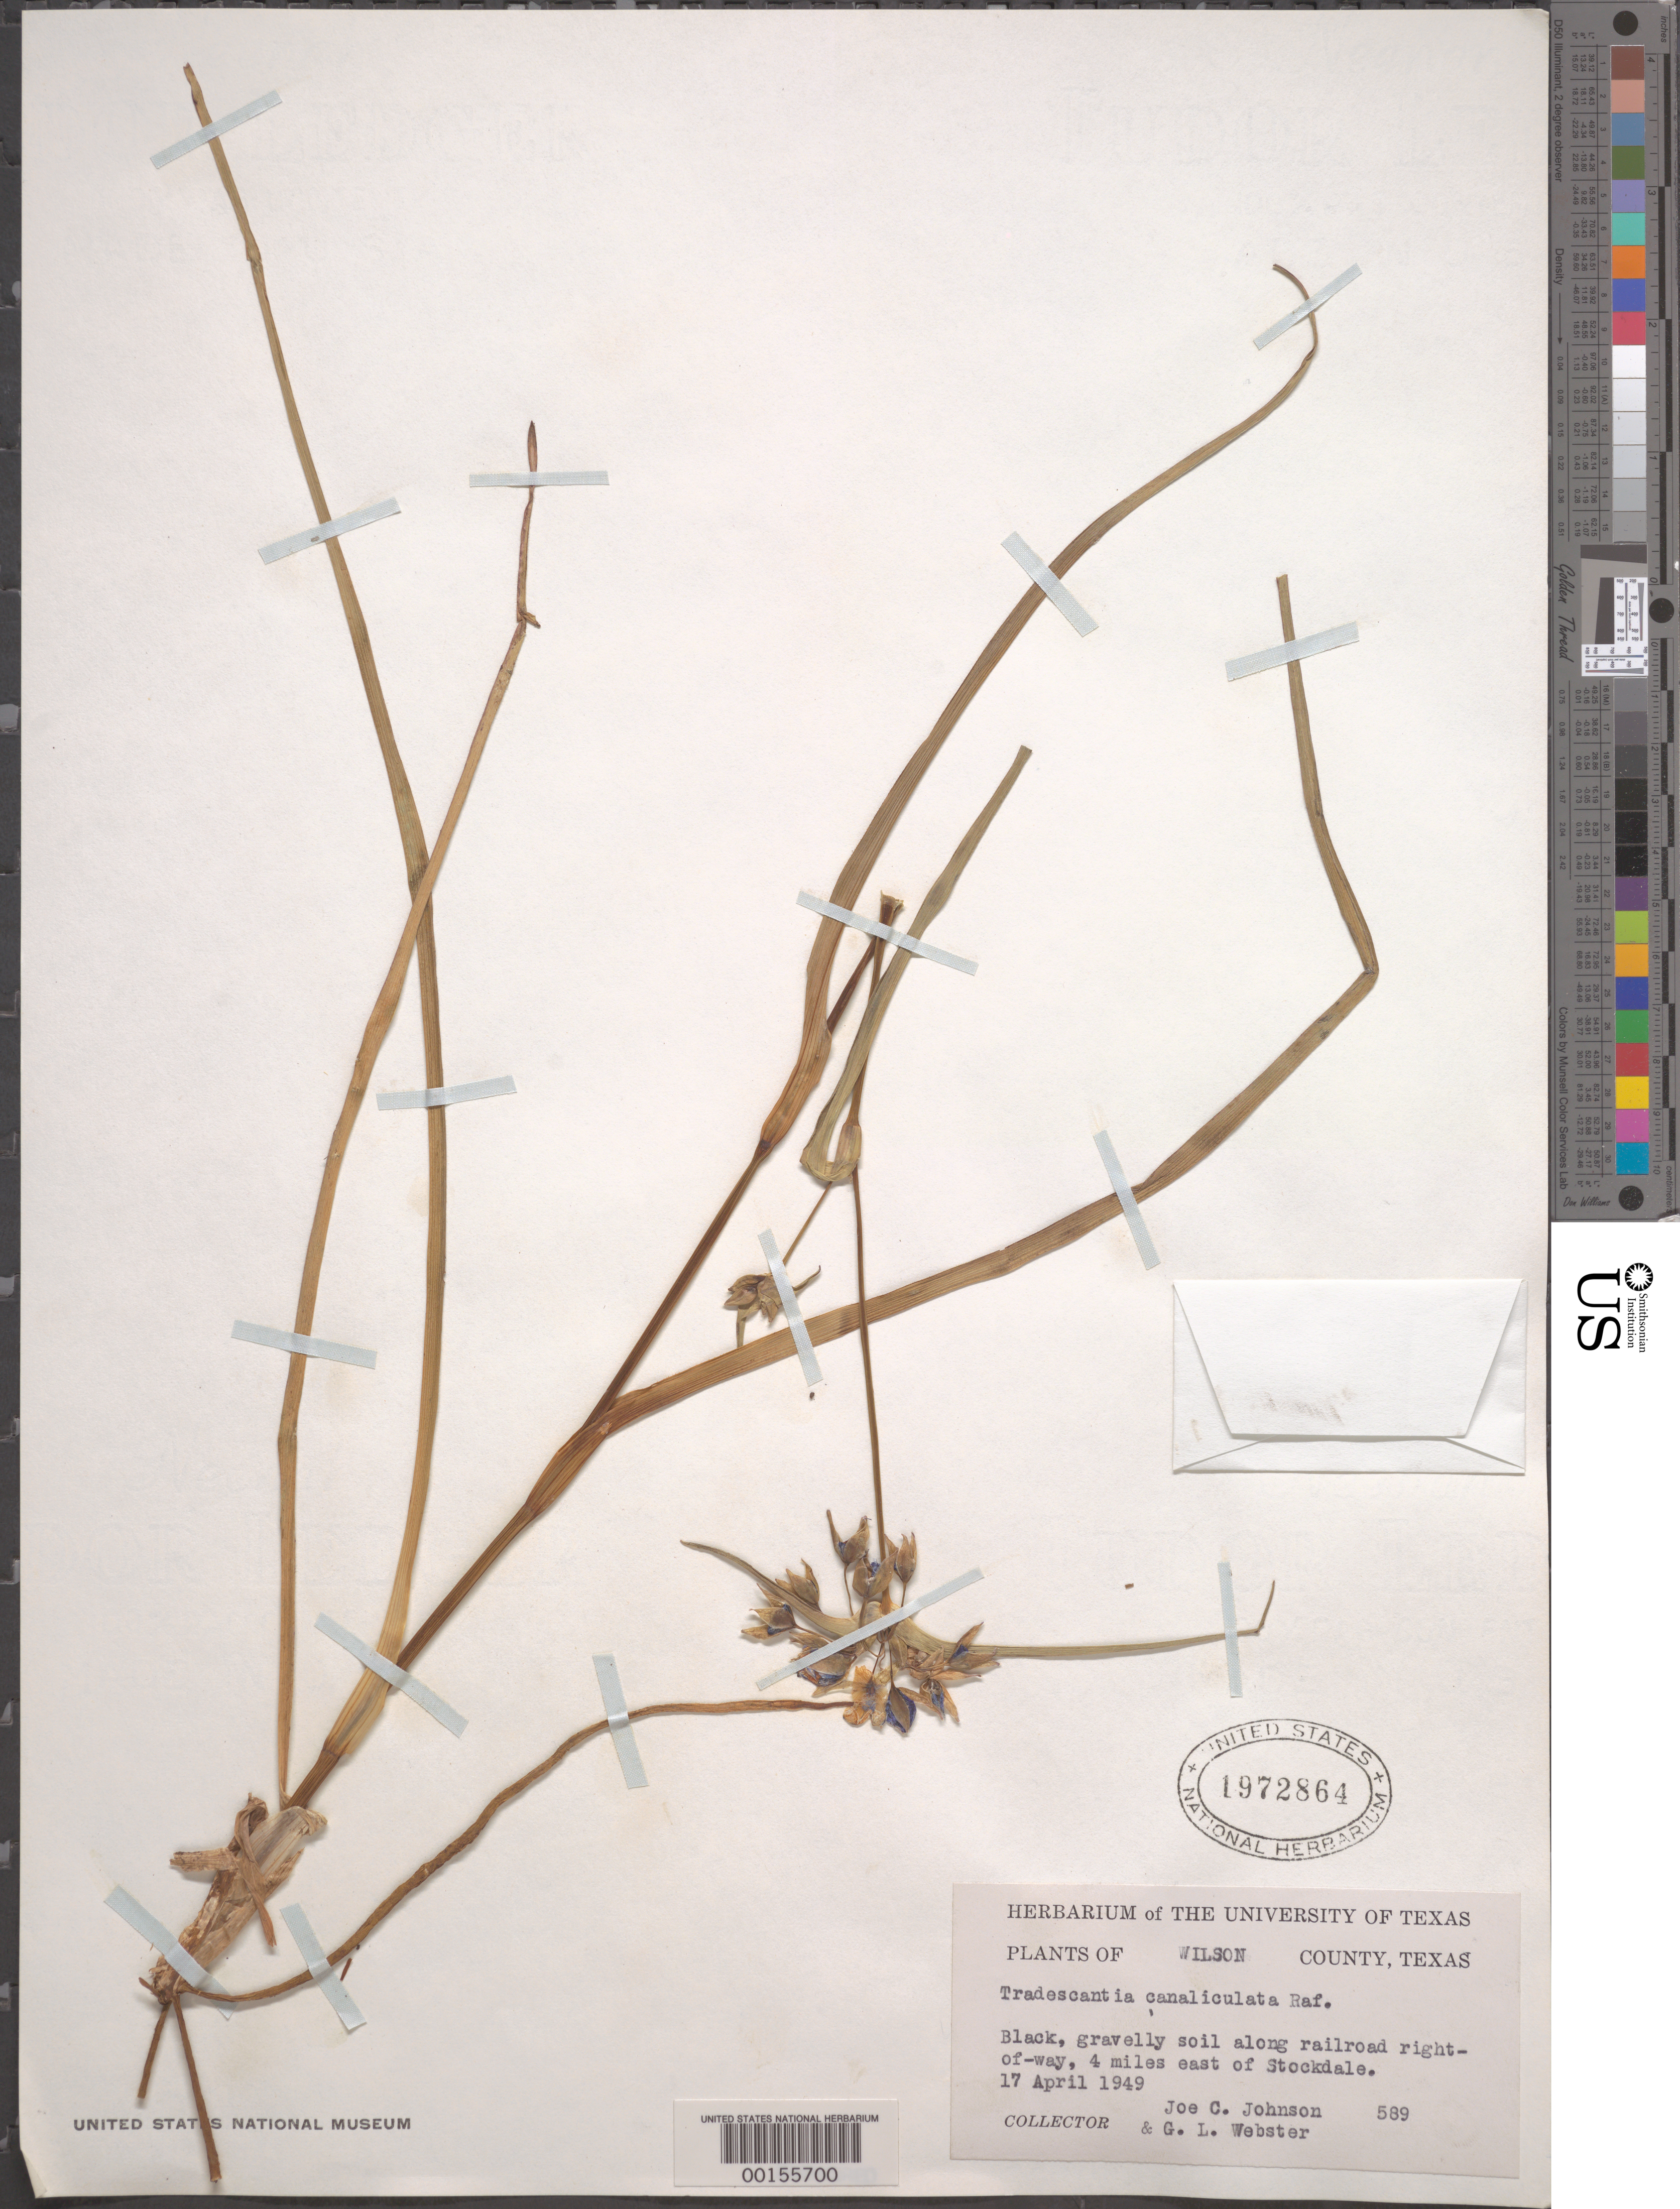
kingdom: Plantae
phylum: Tracheophyta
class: Liliopsida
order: Commelinales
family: Commelinaceae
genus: Tradescantia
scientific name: Tradescantia ohiensis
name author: Raf.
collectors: J. C. Johnson & G. L. Webster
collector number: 589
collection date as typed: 17 Apr 1949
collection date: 1949-04-17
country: United States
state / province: Texas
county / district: Wilson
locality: E of stockdale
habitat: Black, gravelly soil of railroad embankment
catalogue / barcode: US 1972864